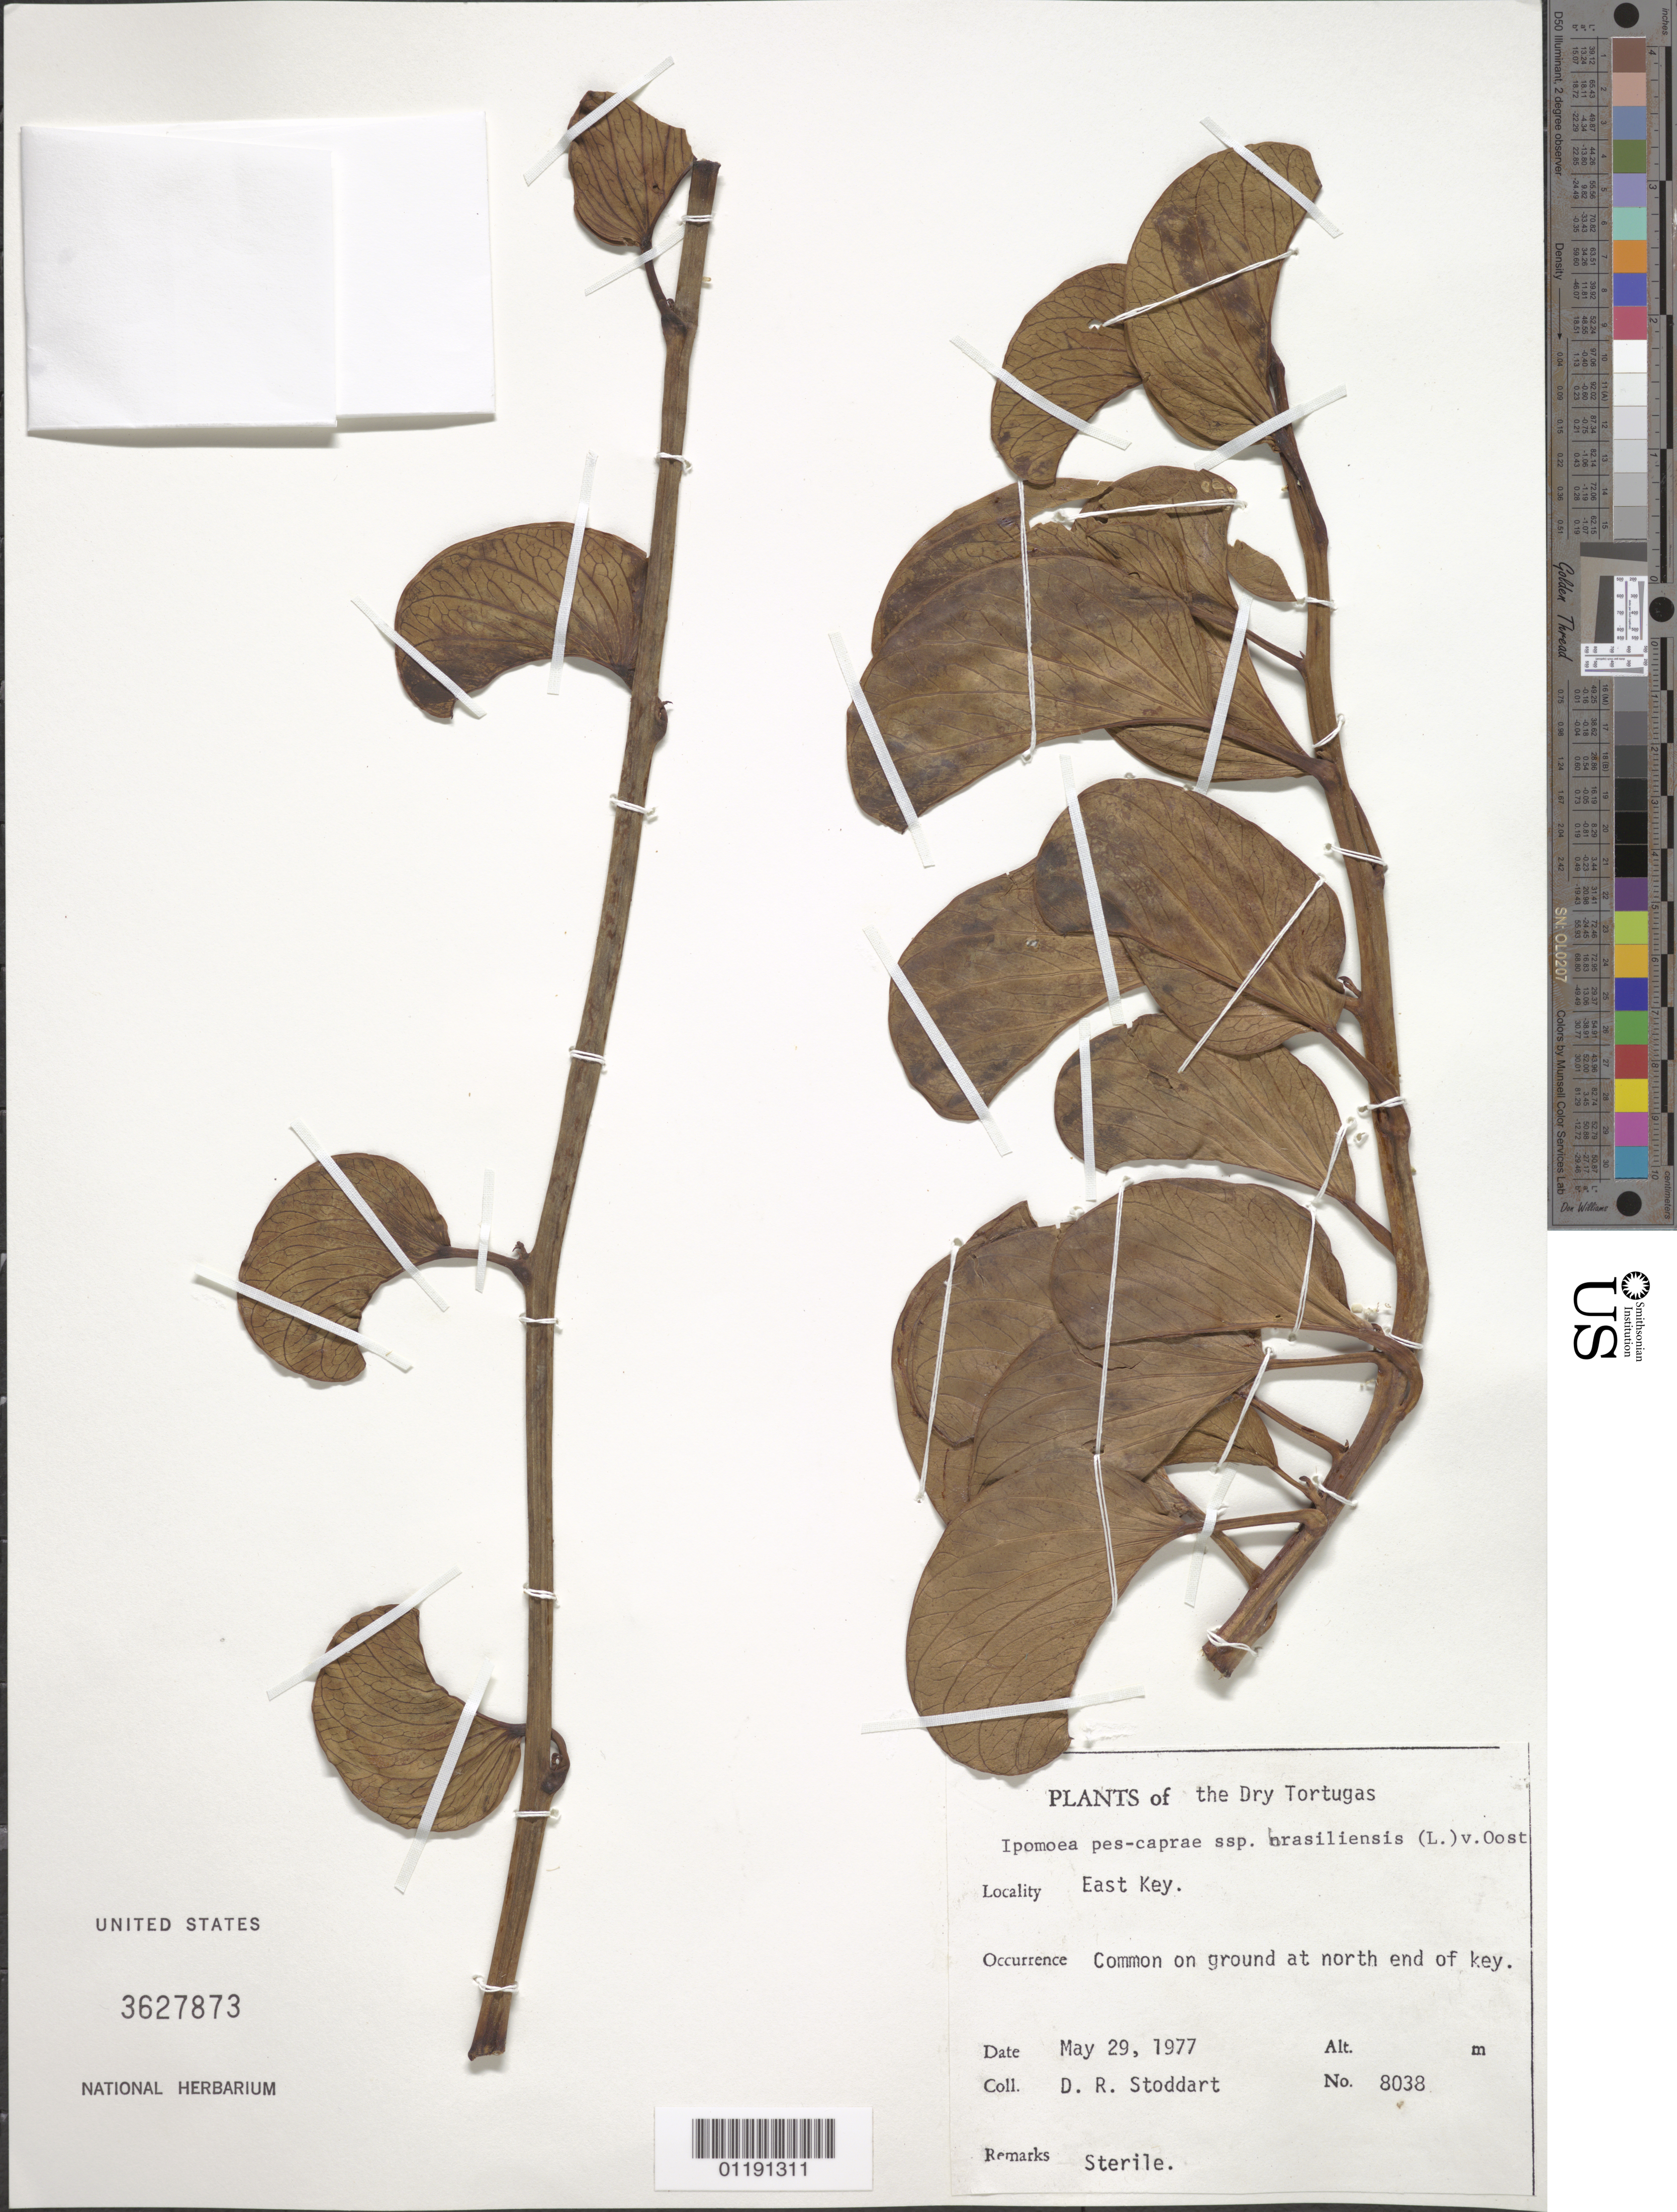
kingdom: Plantae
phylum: Tracheophyta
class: Magnoliopsida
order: Solanales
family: Convolvulaceae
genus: Ipomoea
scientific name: Ipomoea pes-caprae subsp. brasiliensis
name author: (L.) Ooststr.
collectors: D. R. Stoddart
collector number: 8038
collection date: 1977-05-29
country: United States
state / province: Florida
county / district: Monroe County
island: East Key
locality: Common on ground at N end of key.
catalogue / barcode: US 3627873